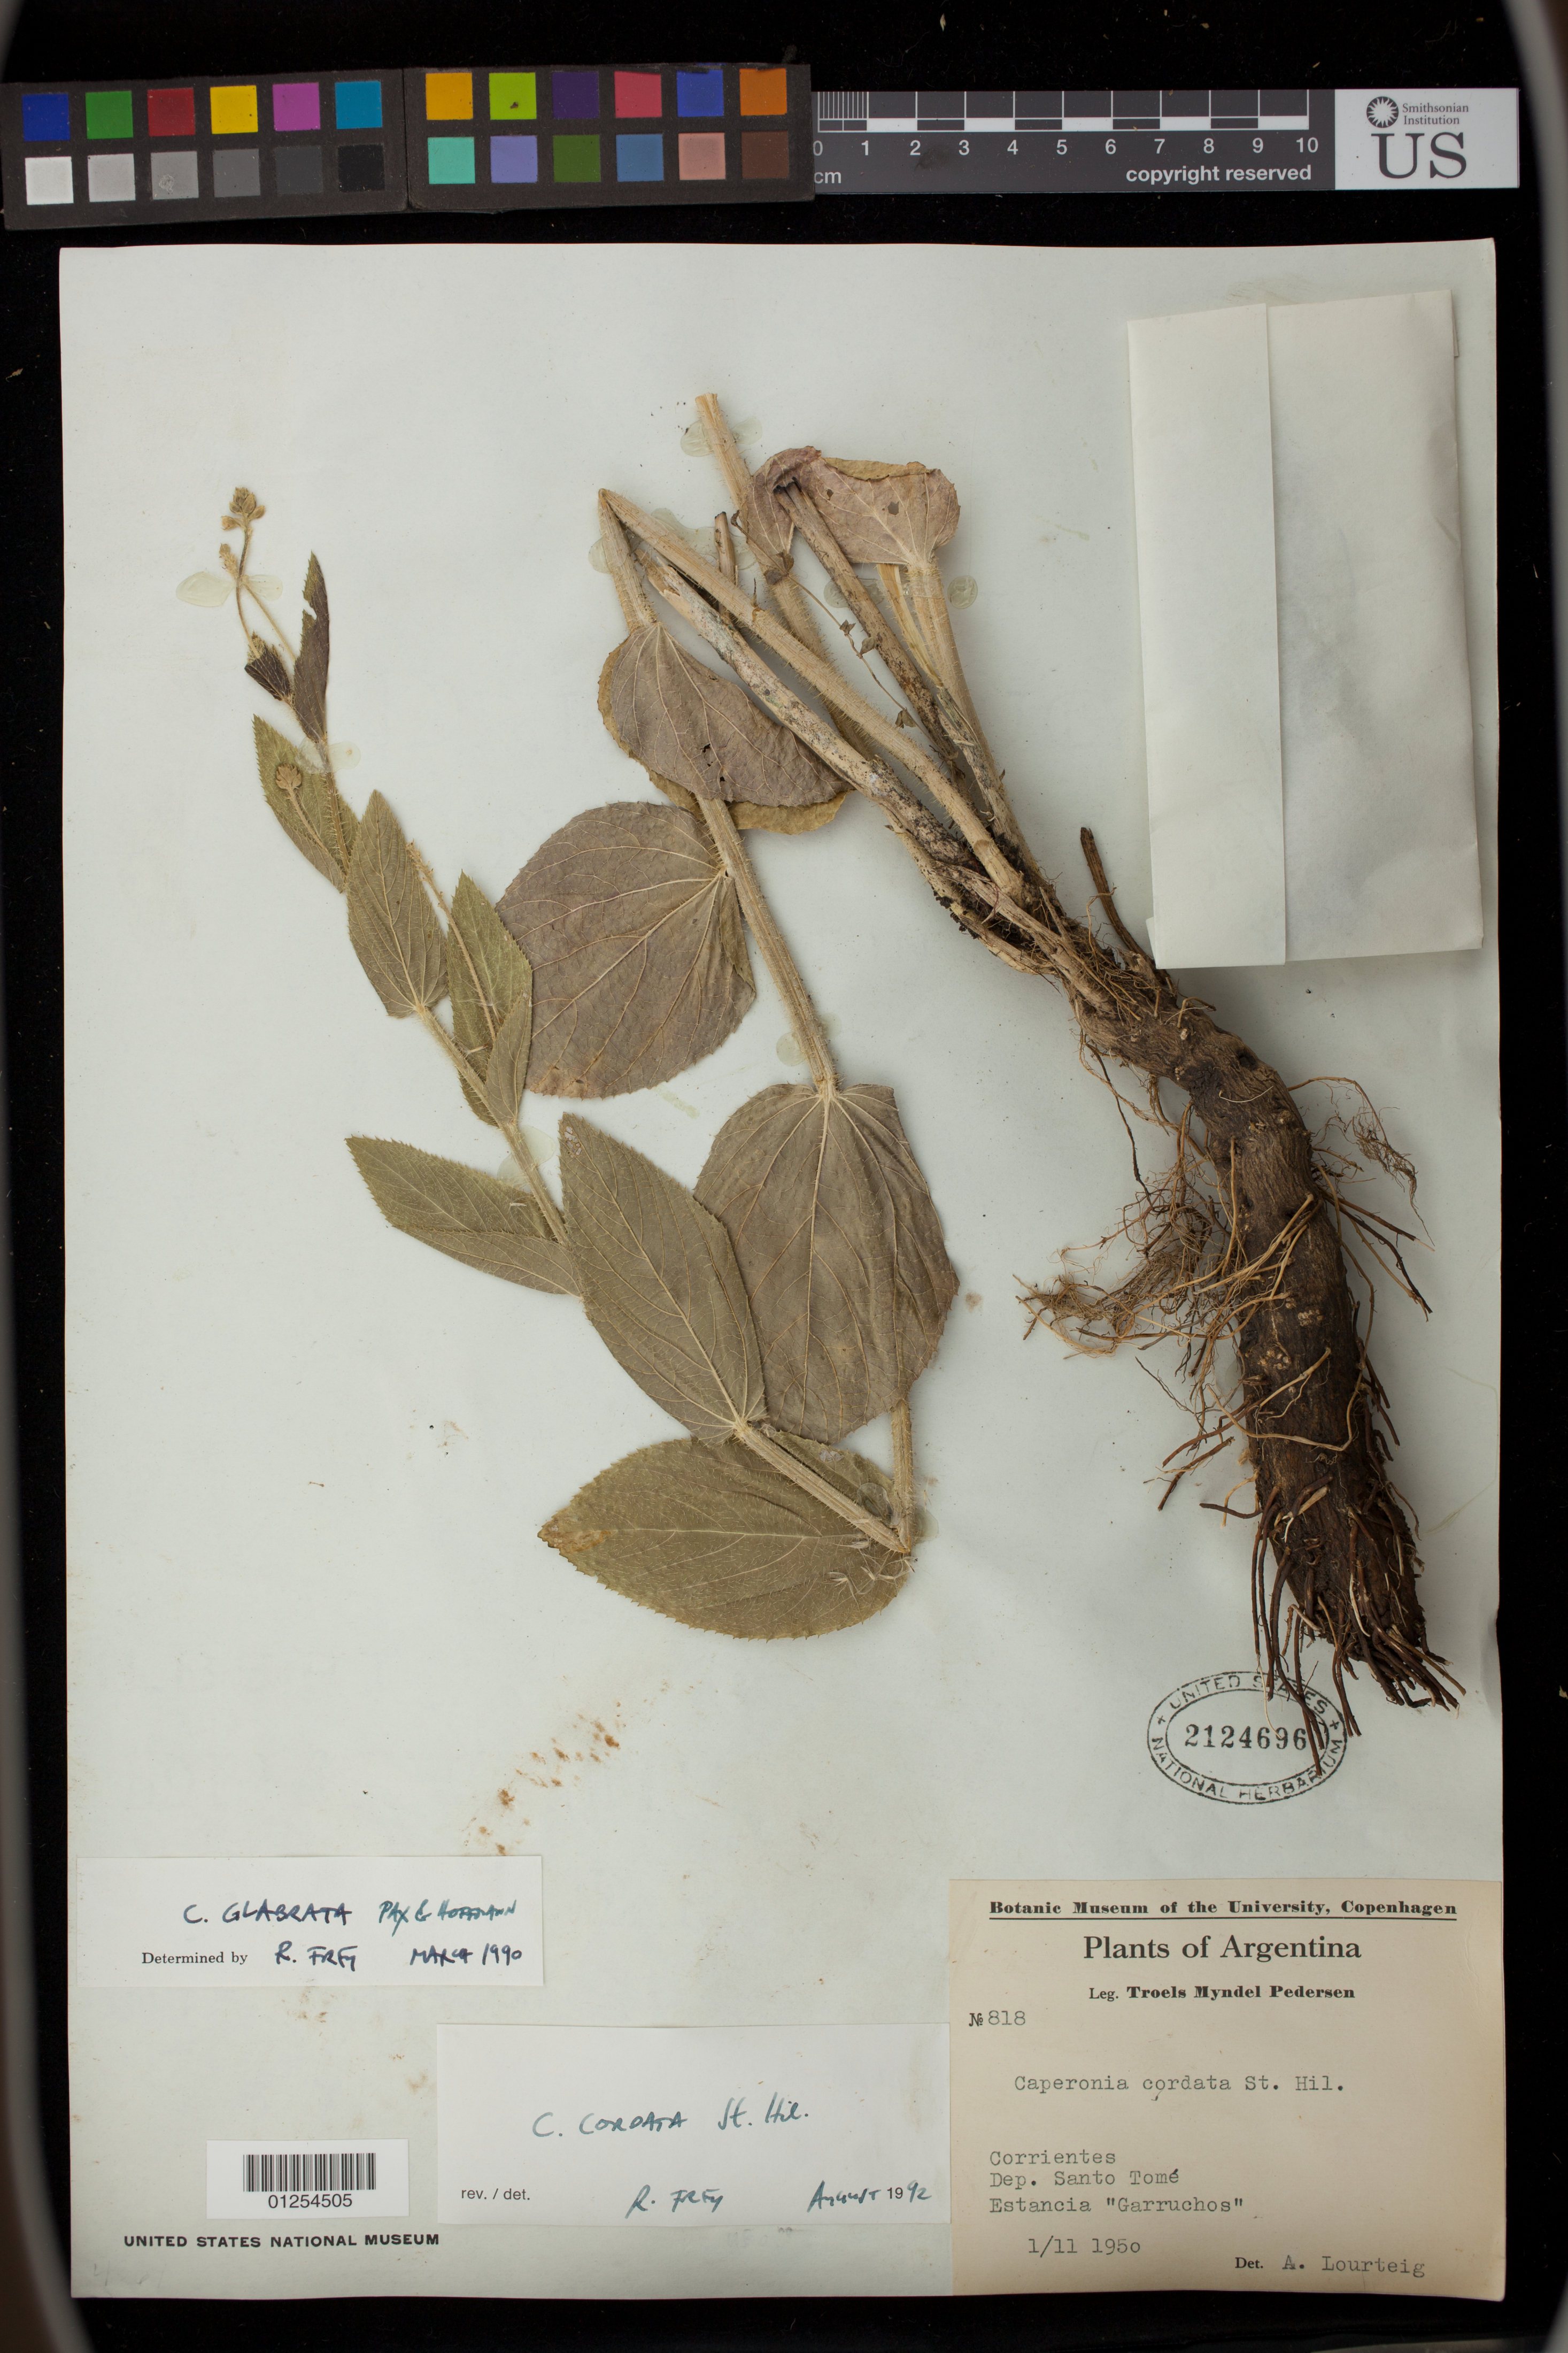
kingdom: Plantae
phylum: Tracheophyta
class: Magnoliopsida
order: Malpighiales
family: Euphorbiaceae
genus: Caperonia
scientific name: Caperonia glabrata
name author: Pax & K. Hoffm.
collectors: T. M. Pedersen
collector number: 818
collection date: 1950-11-01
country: Argentina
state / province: Corrientes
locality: Dep. Santo Tomé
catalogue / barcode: US 2124696